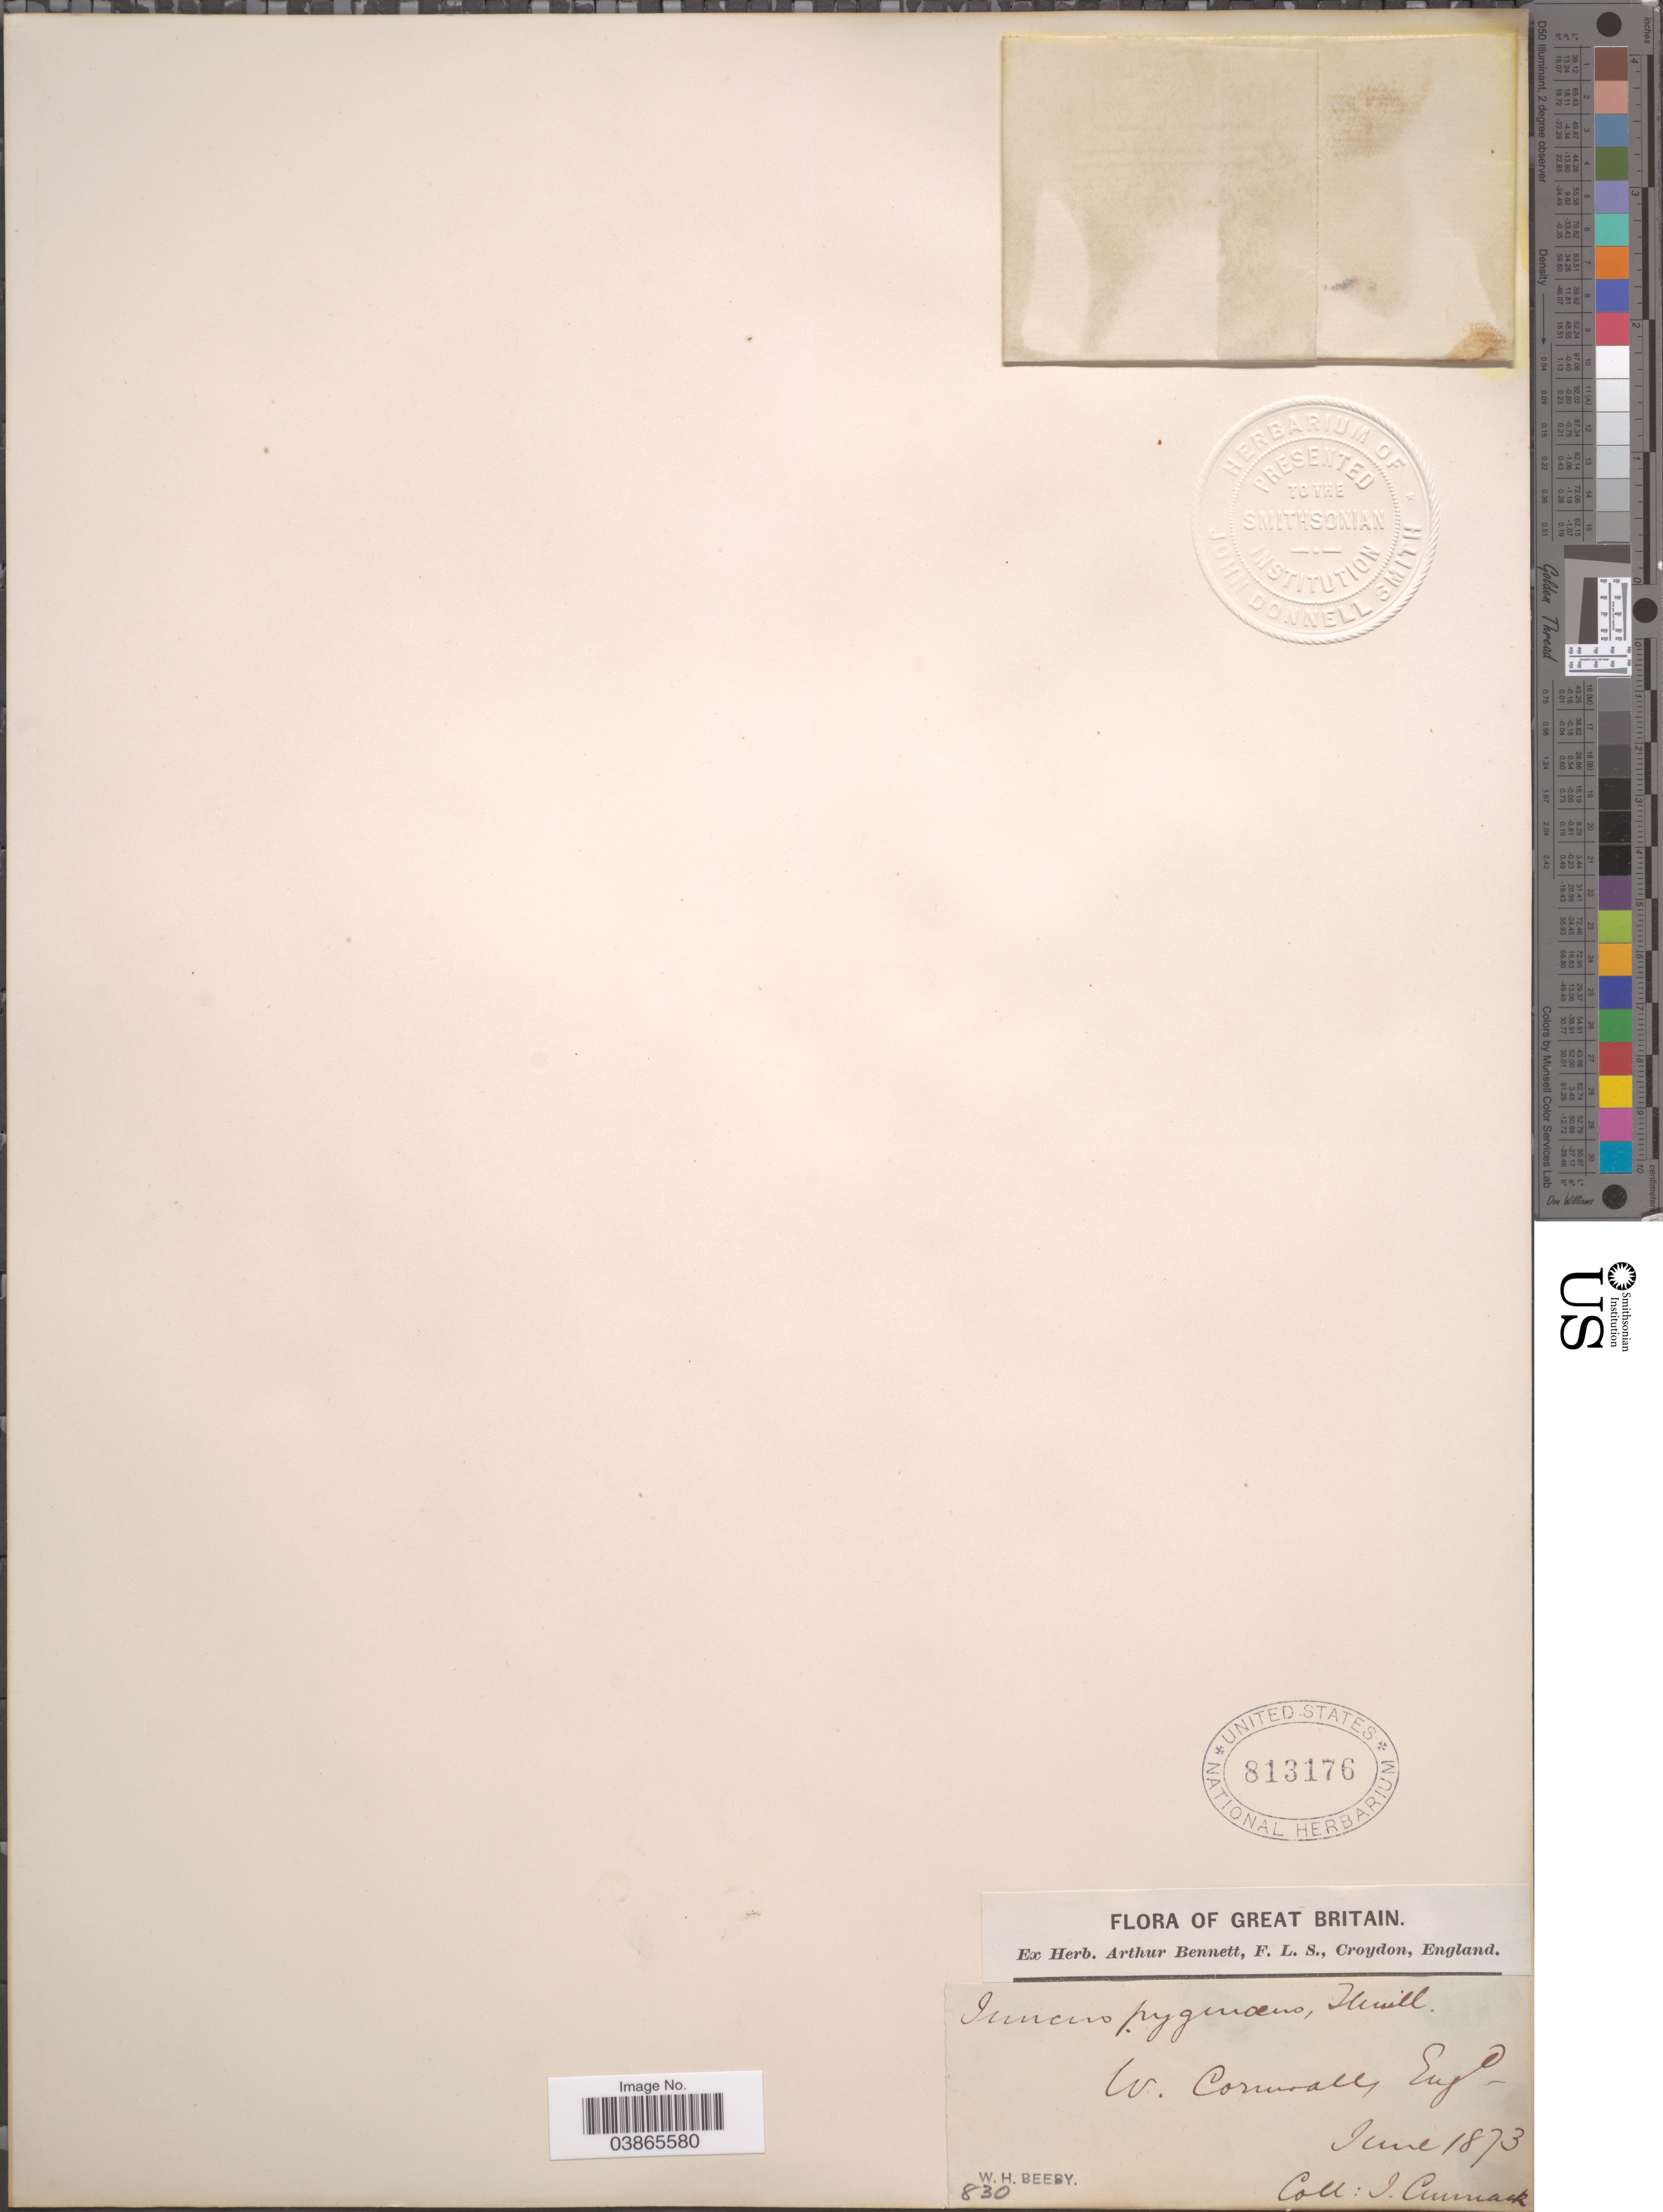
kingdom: Plantae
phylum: Tracheophyta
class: Liliopsida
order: Poales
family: Juncaceae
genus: Juncus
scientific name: Juncus pygmaeus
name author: Rich. ex Thuill.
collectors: J. Curmack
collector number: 830?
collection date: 1873-06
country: United Kingdom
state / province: England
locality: Great Britain. W. Cornwall, Eng.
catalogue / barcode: US 813176